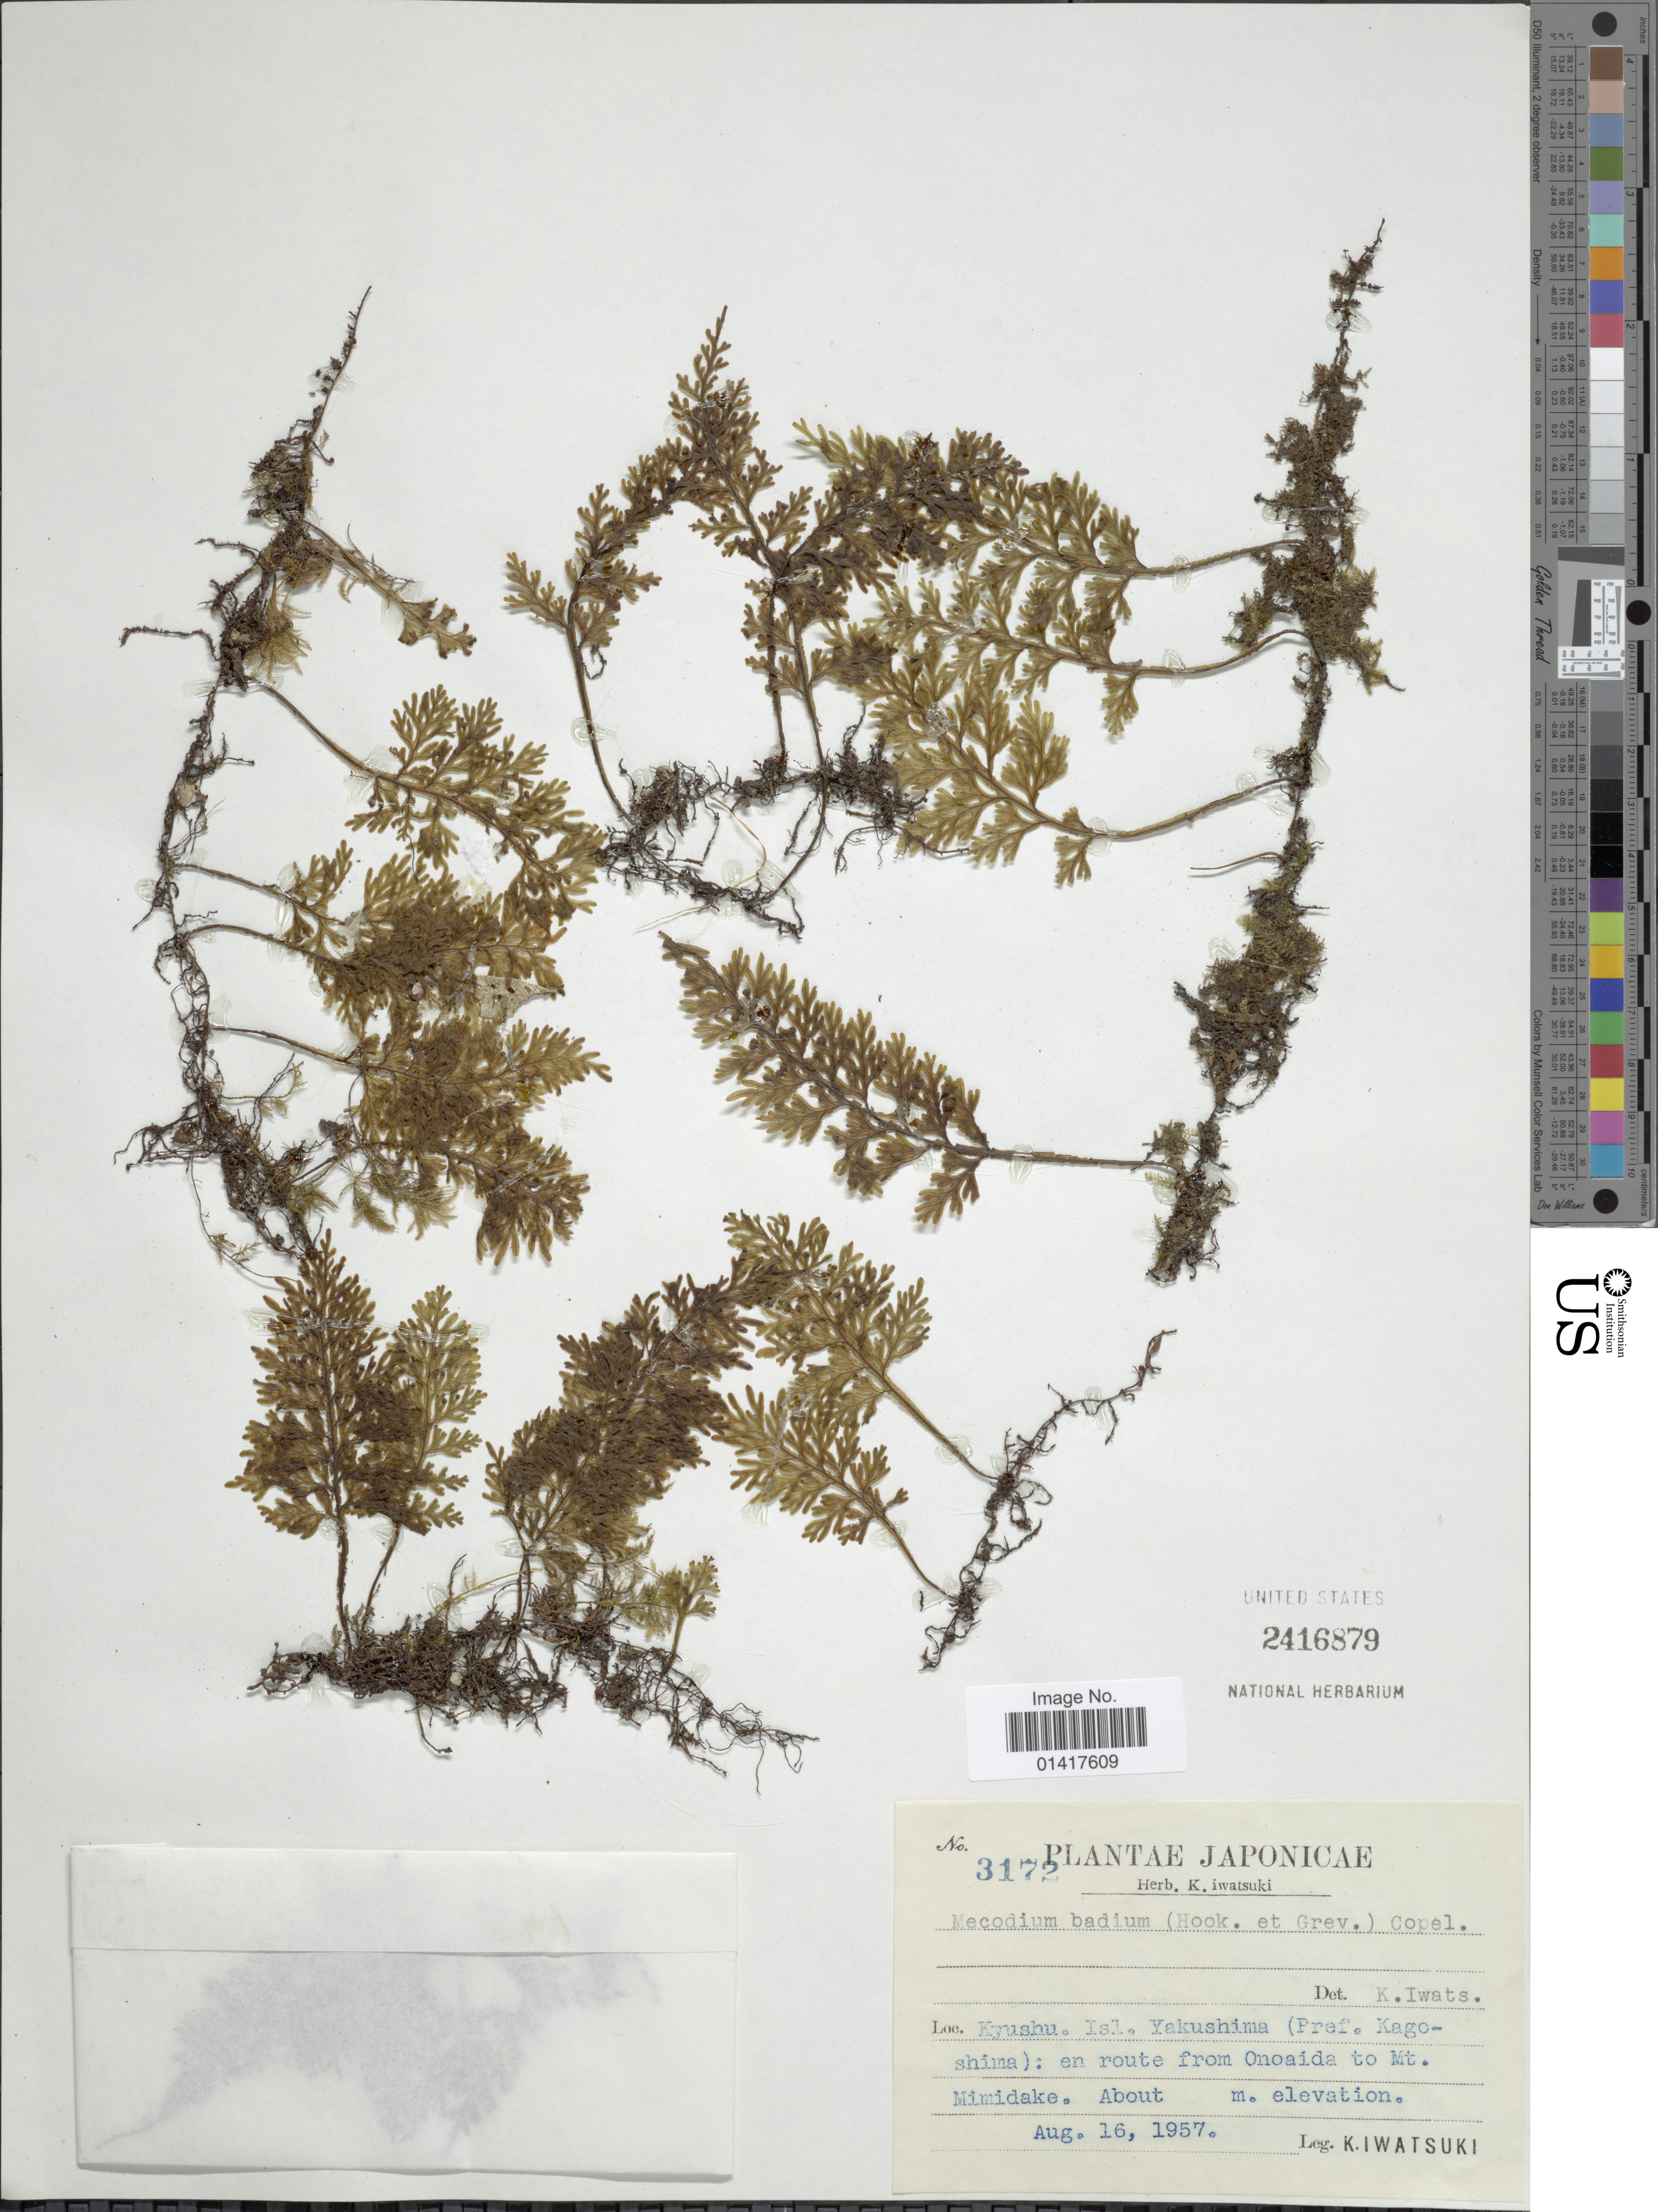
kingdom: Plantae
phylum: Tracheophyta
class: Polypodiopsida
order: Hymenophyllales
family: Hymenophyllaceae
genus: Hymenophyllum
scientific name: Hymenophyllum badium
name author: Hook. & Grev.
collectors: K. Iwatsuki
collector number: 3172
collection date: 1957-08-16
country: Japan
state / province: Kagosima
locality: Kyushu. Isl. Yakushima ( Pref. Kagishima) : en route from Onoaida to Mt. Mimidake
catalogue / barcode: US 2416879